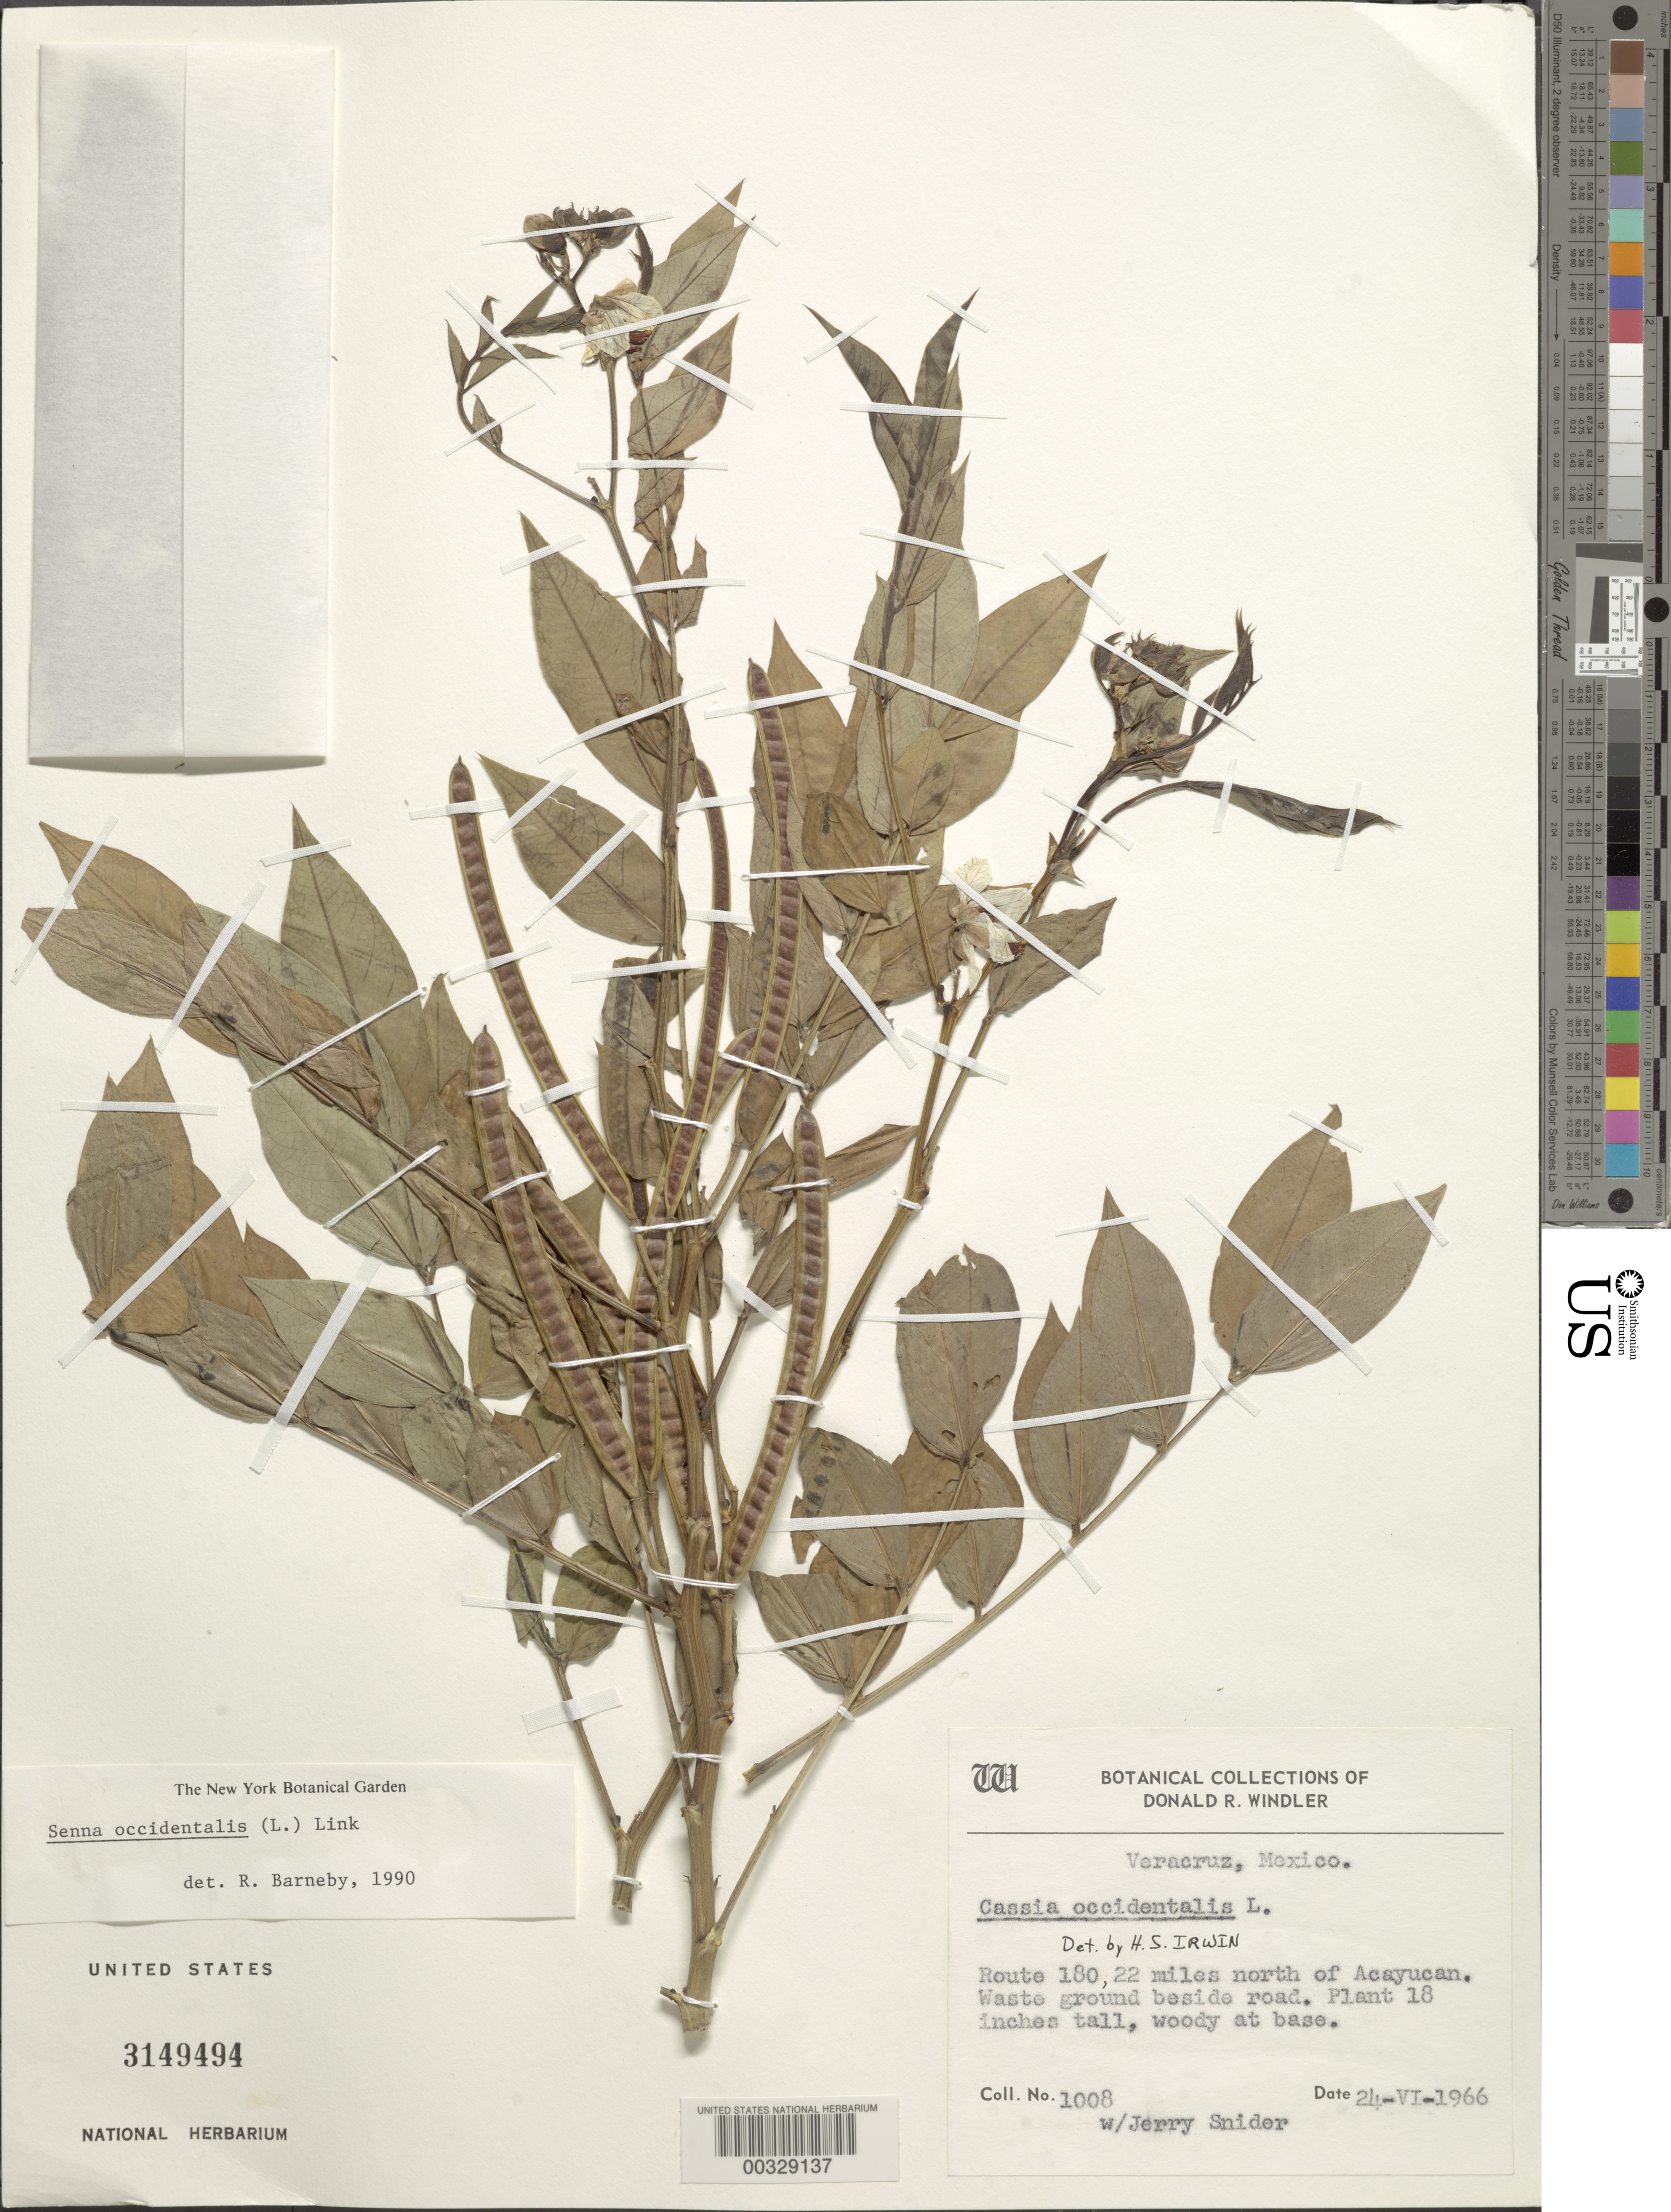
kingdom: Plantae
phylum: Tracheophyta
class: Magnoliopsida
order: Fabales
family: Fabaceae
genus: Senna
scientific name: Senna occidentalis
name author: (L.) Link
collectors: D. R. Windler & J. Snider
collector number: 1008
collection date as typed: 24 Jun 1966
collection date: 1966-06-24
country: Mexico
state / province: Veracruz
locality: Route 180, 22 mi N of acayucan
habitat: Waste ground beside road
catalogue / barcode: US 3149494